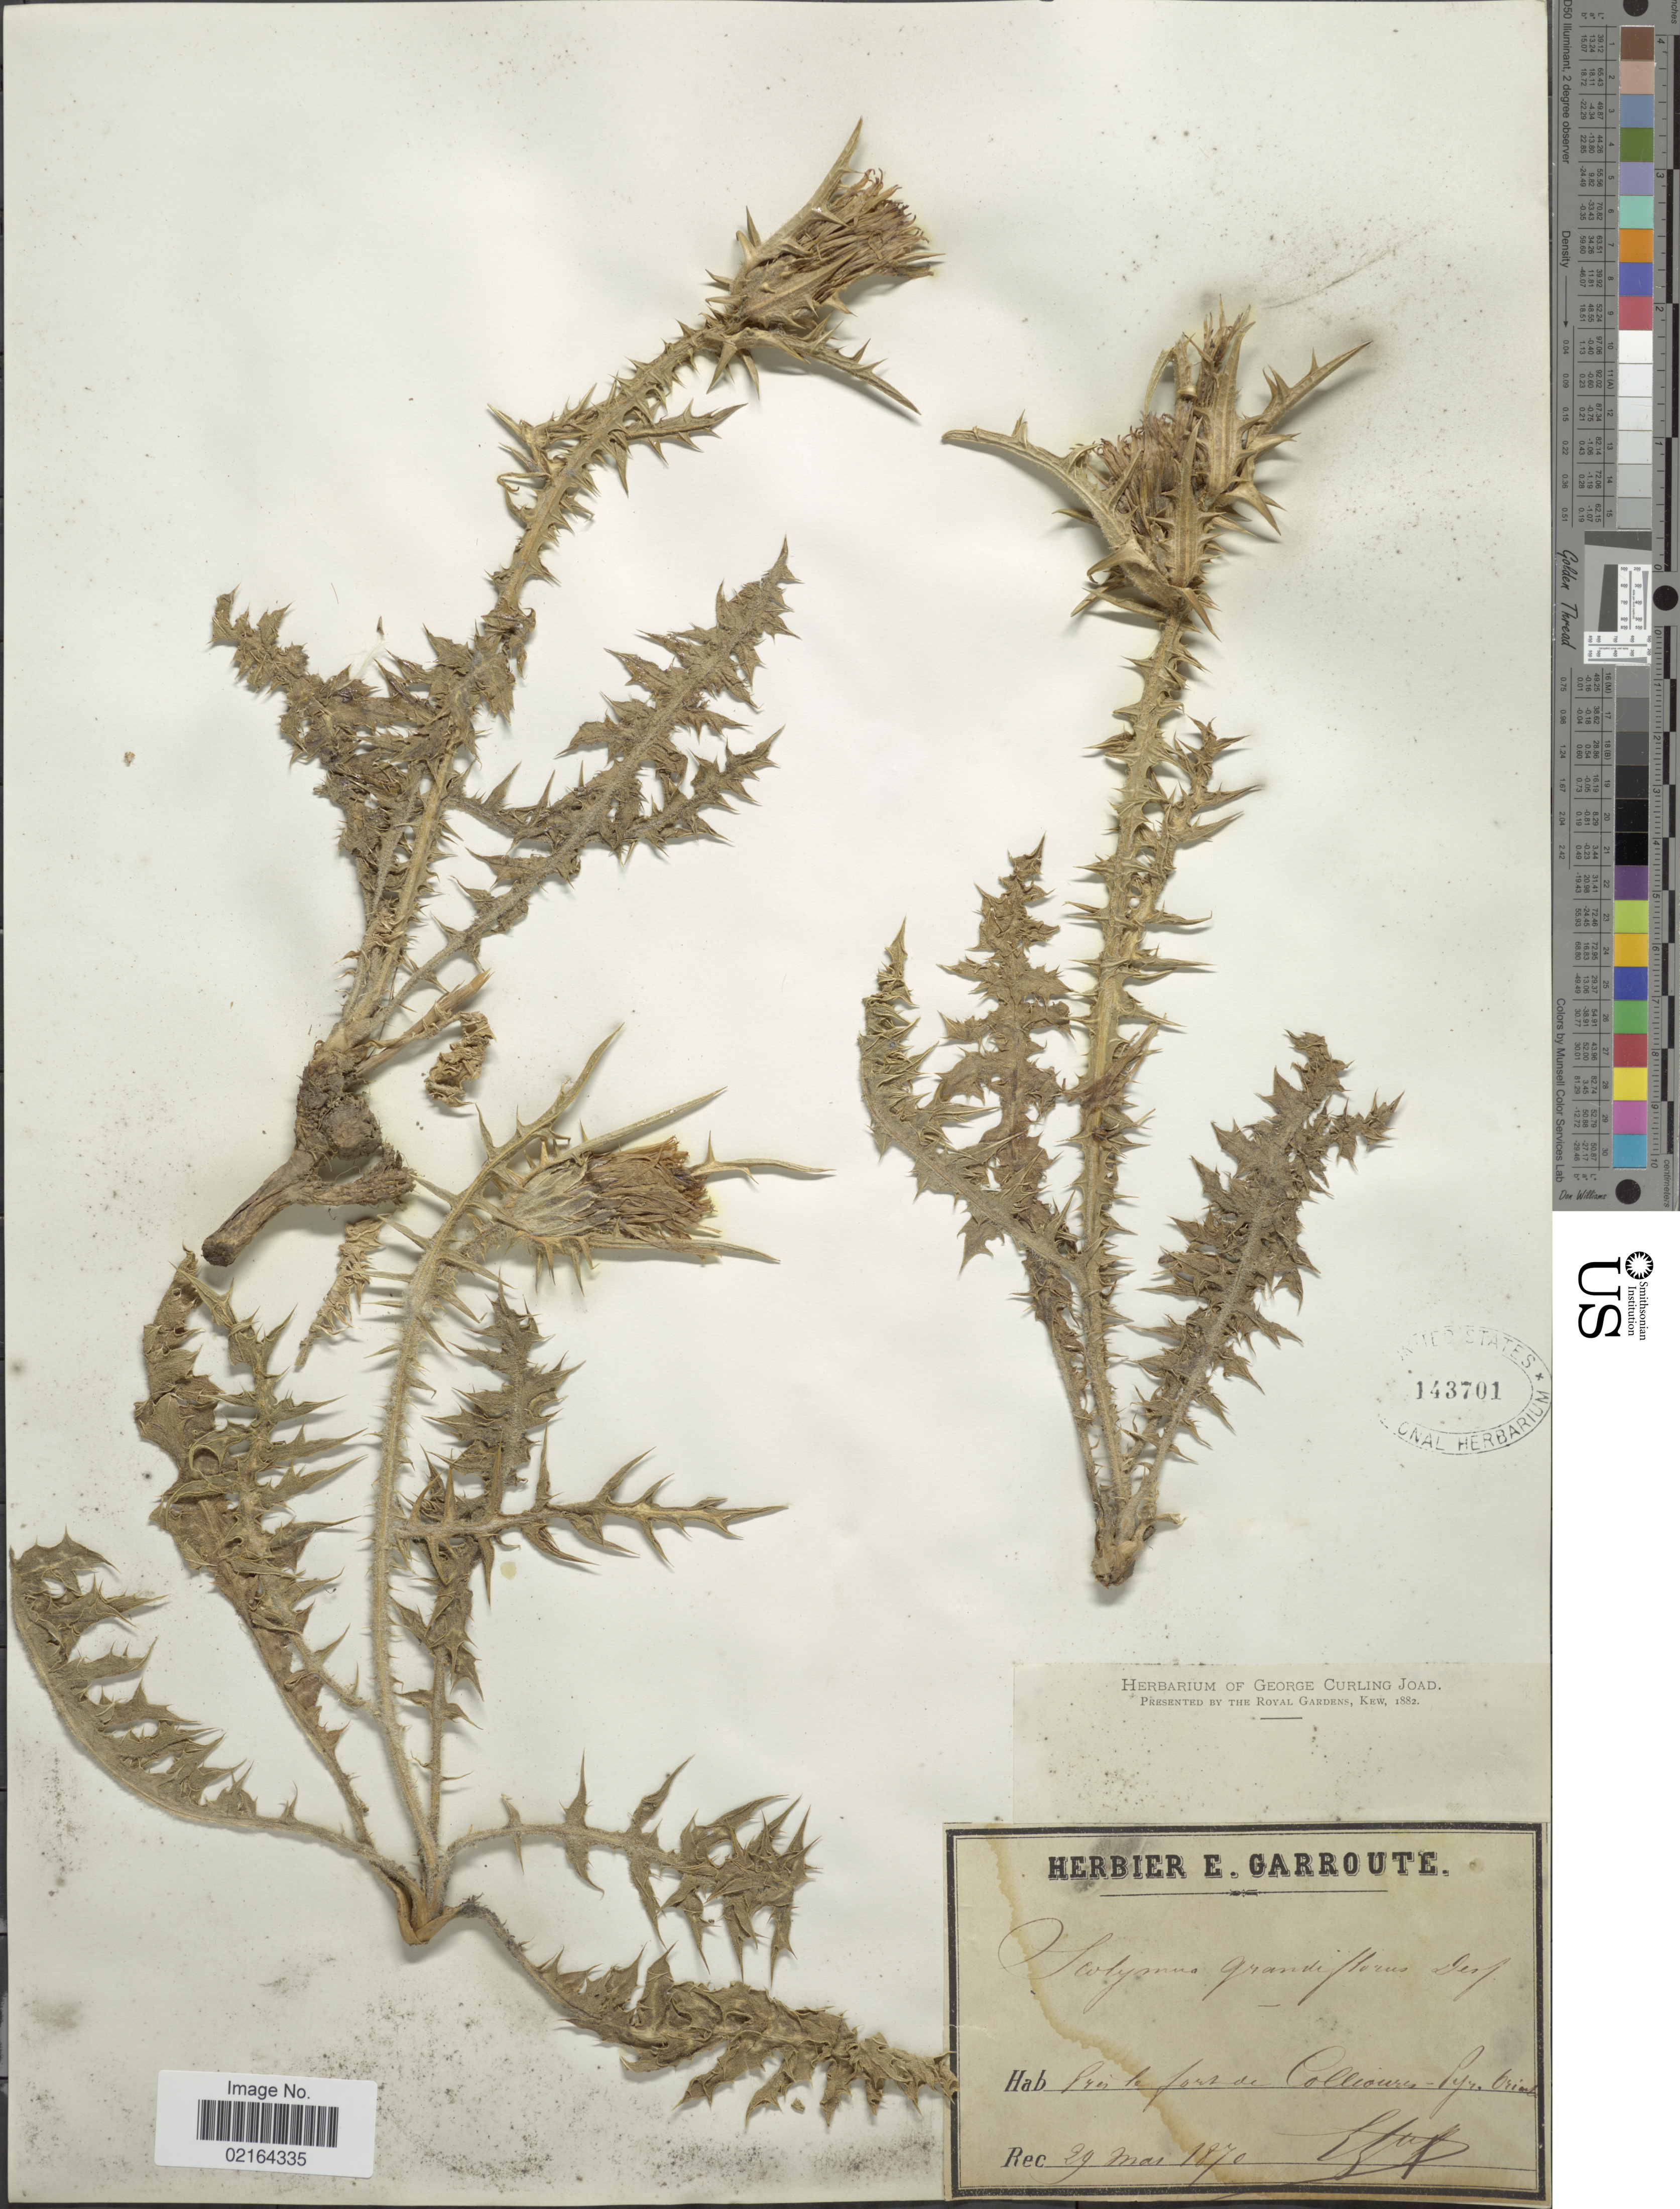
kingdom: Plantae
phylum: Tracheophyta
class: Magnoliopsida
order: Asterales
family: Asteraceae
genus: Scolymus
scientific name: Scolymus grandiflorus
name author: Desf.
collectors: E. Garroute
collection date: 1870-05-29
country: France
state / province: Occitanie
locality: Prinse le Colloa-Cyra Orient. [interpreted]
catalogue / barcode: US 143701